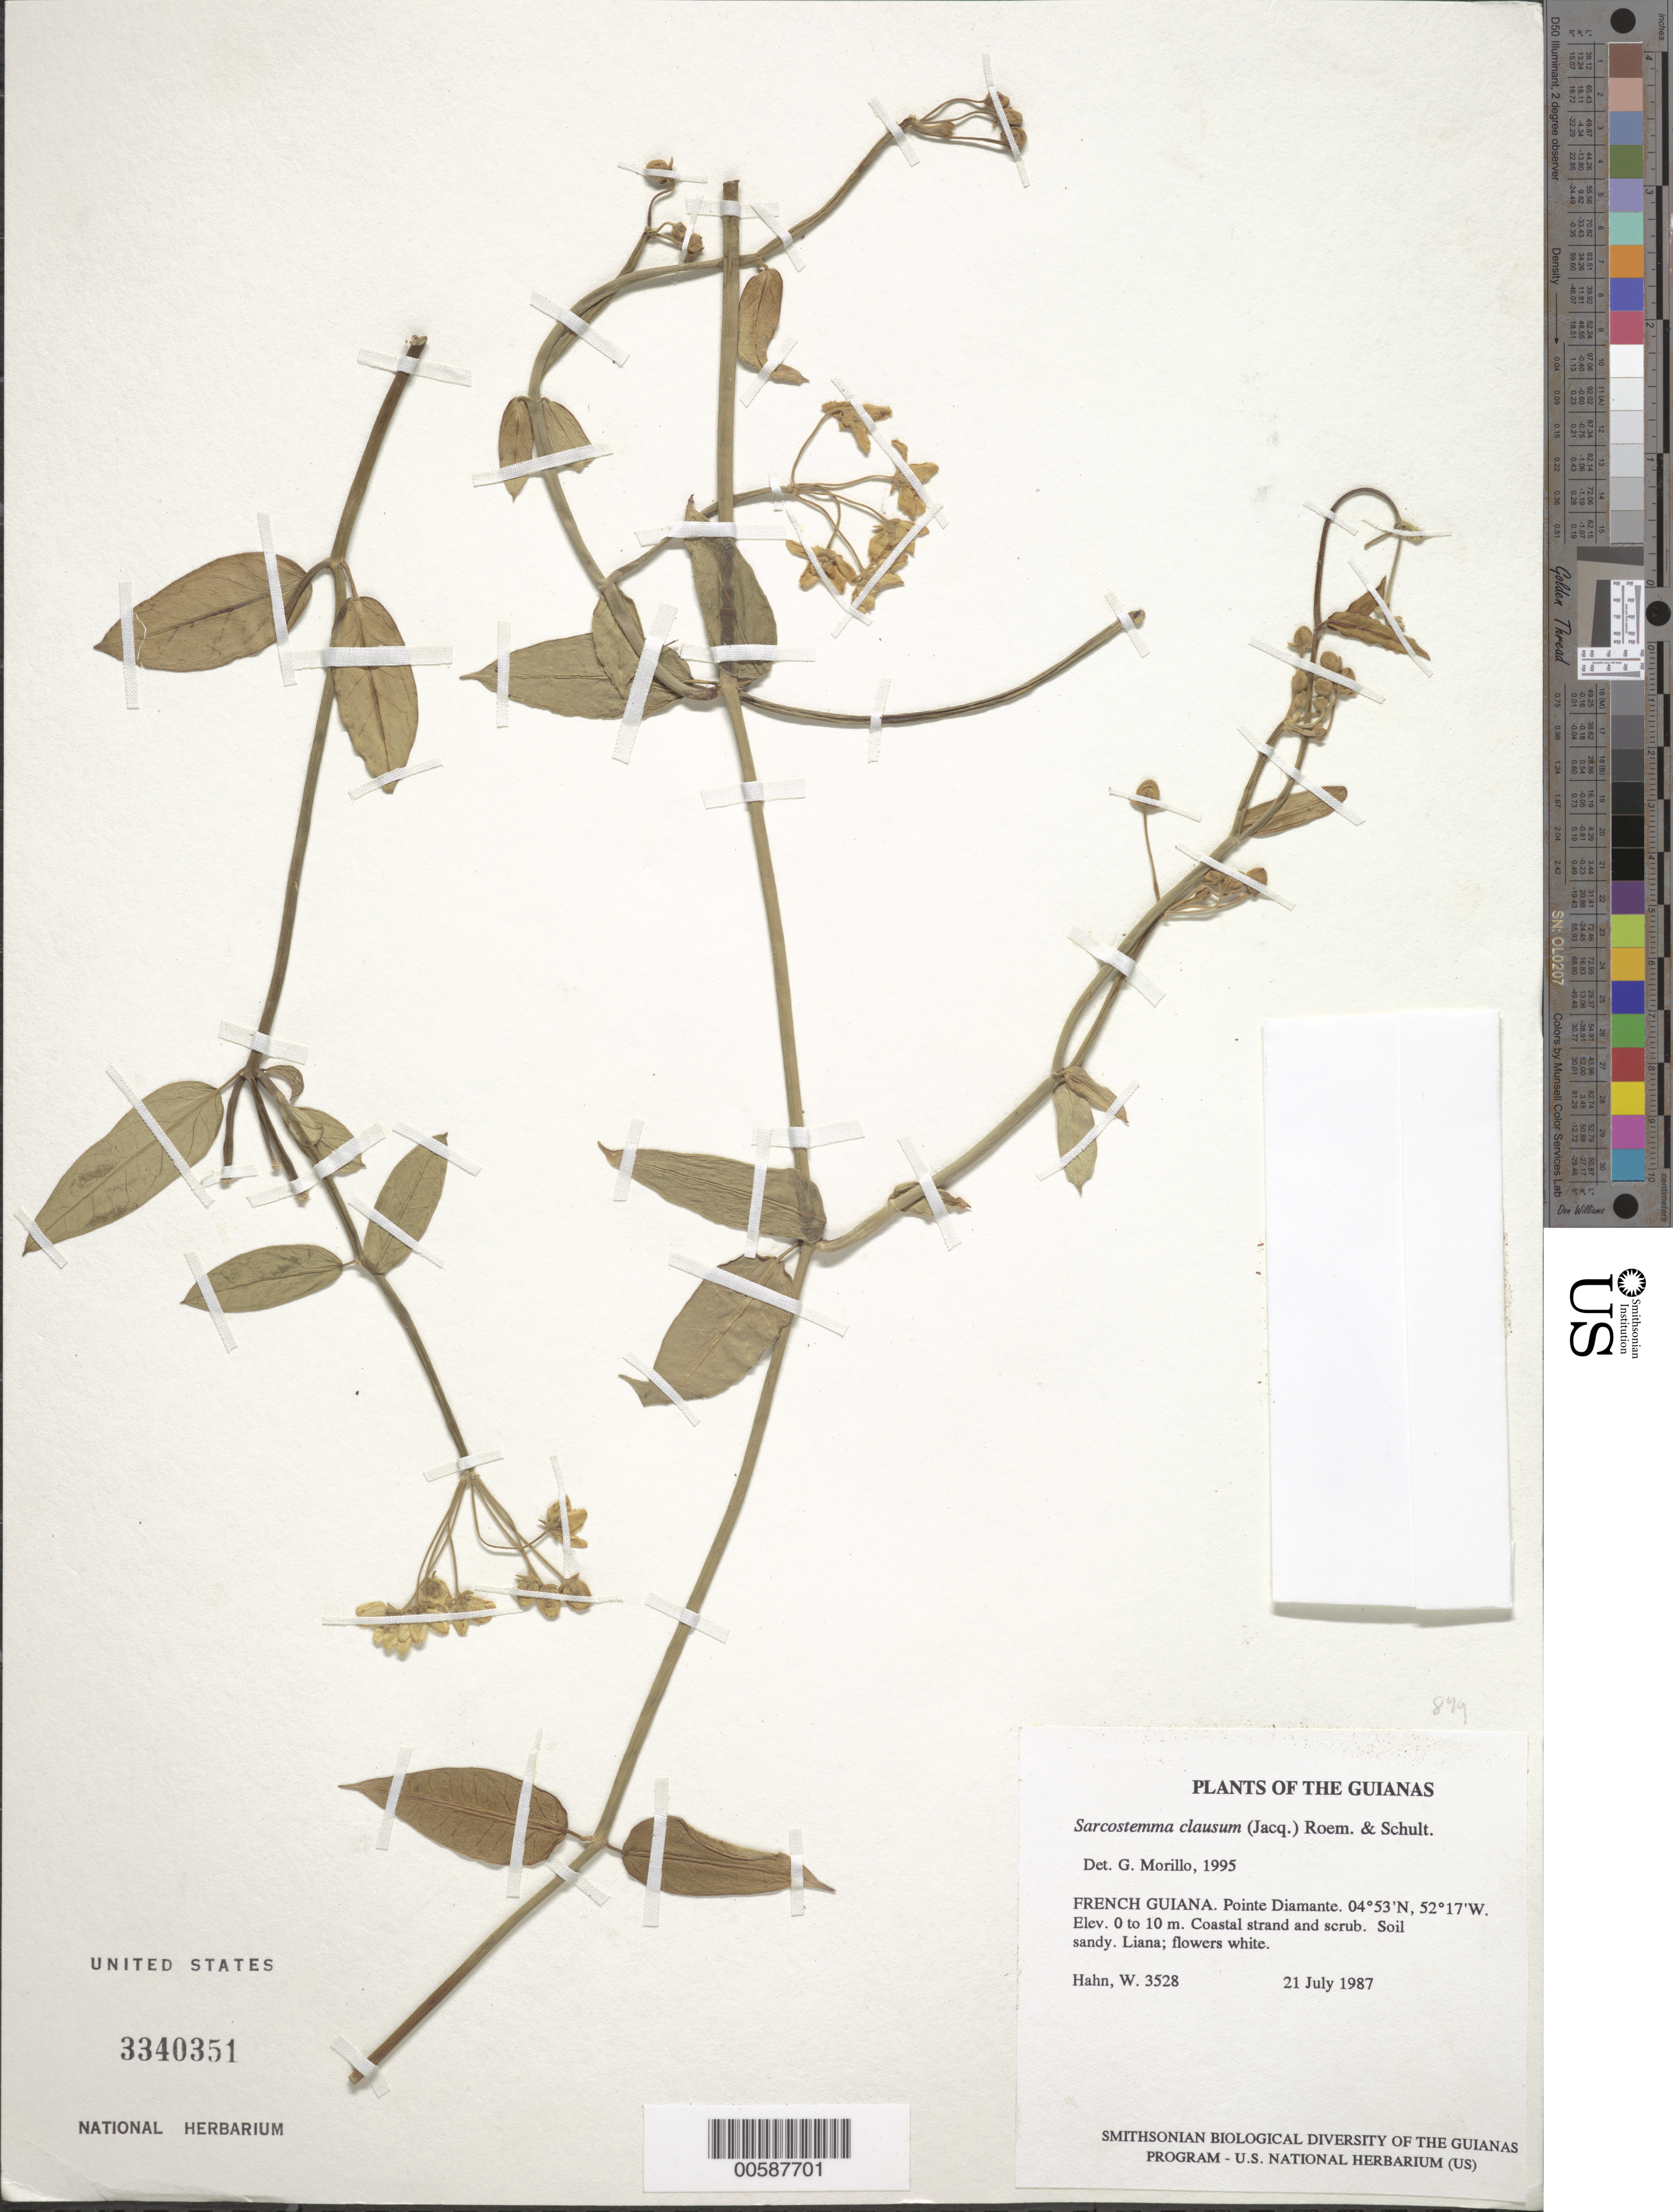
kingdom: Plantae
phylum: Tracheophyta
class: Magnoliopsida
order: Gentianales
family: Apocynaceae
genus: Sarcostemma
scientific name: Sarcostemma clausum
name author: (Jacq.) Schult.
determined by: Morillo, G. N.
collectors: W. Hahn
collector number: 3528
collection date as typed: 21 July 1987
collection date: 1987-07-21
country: French Guiana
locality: Pointe Diamante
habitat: Coastal strand and scrub. Soil sandy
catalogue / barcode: US 3340351